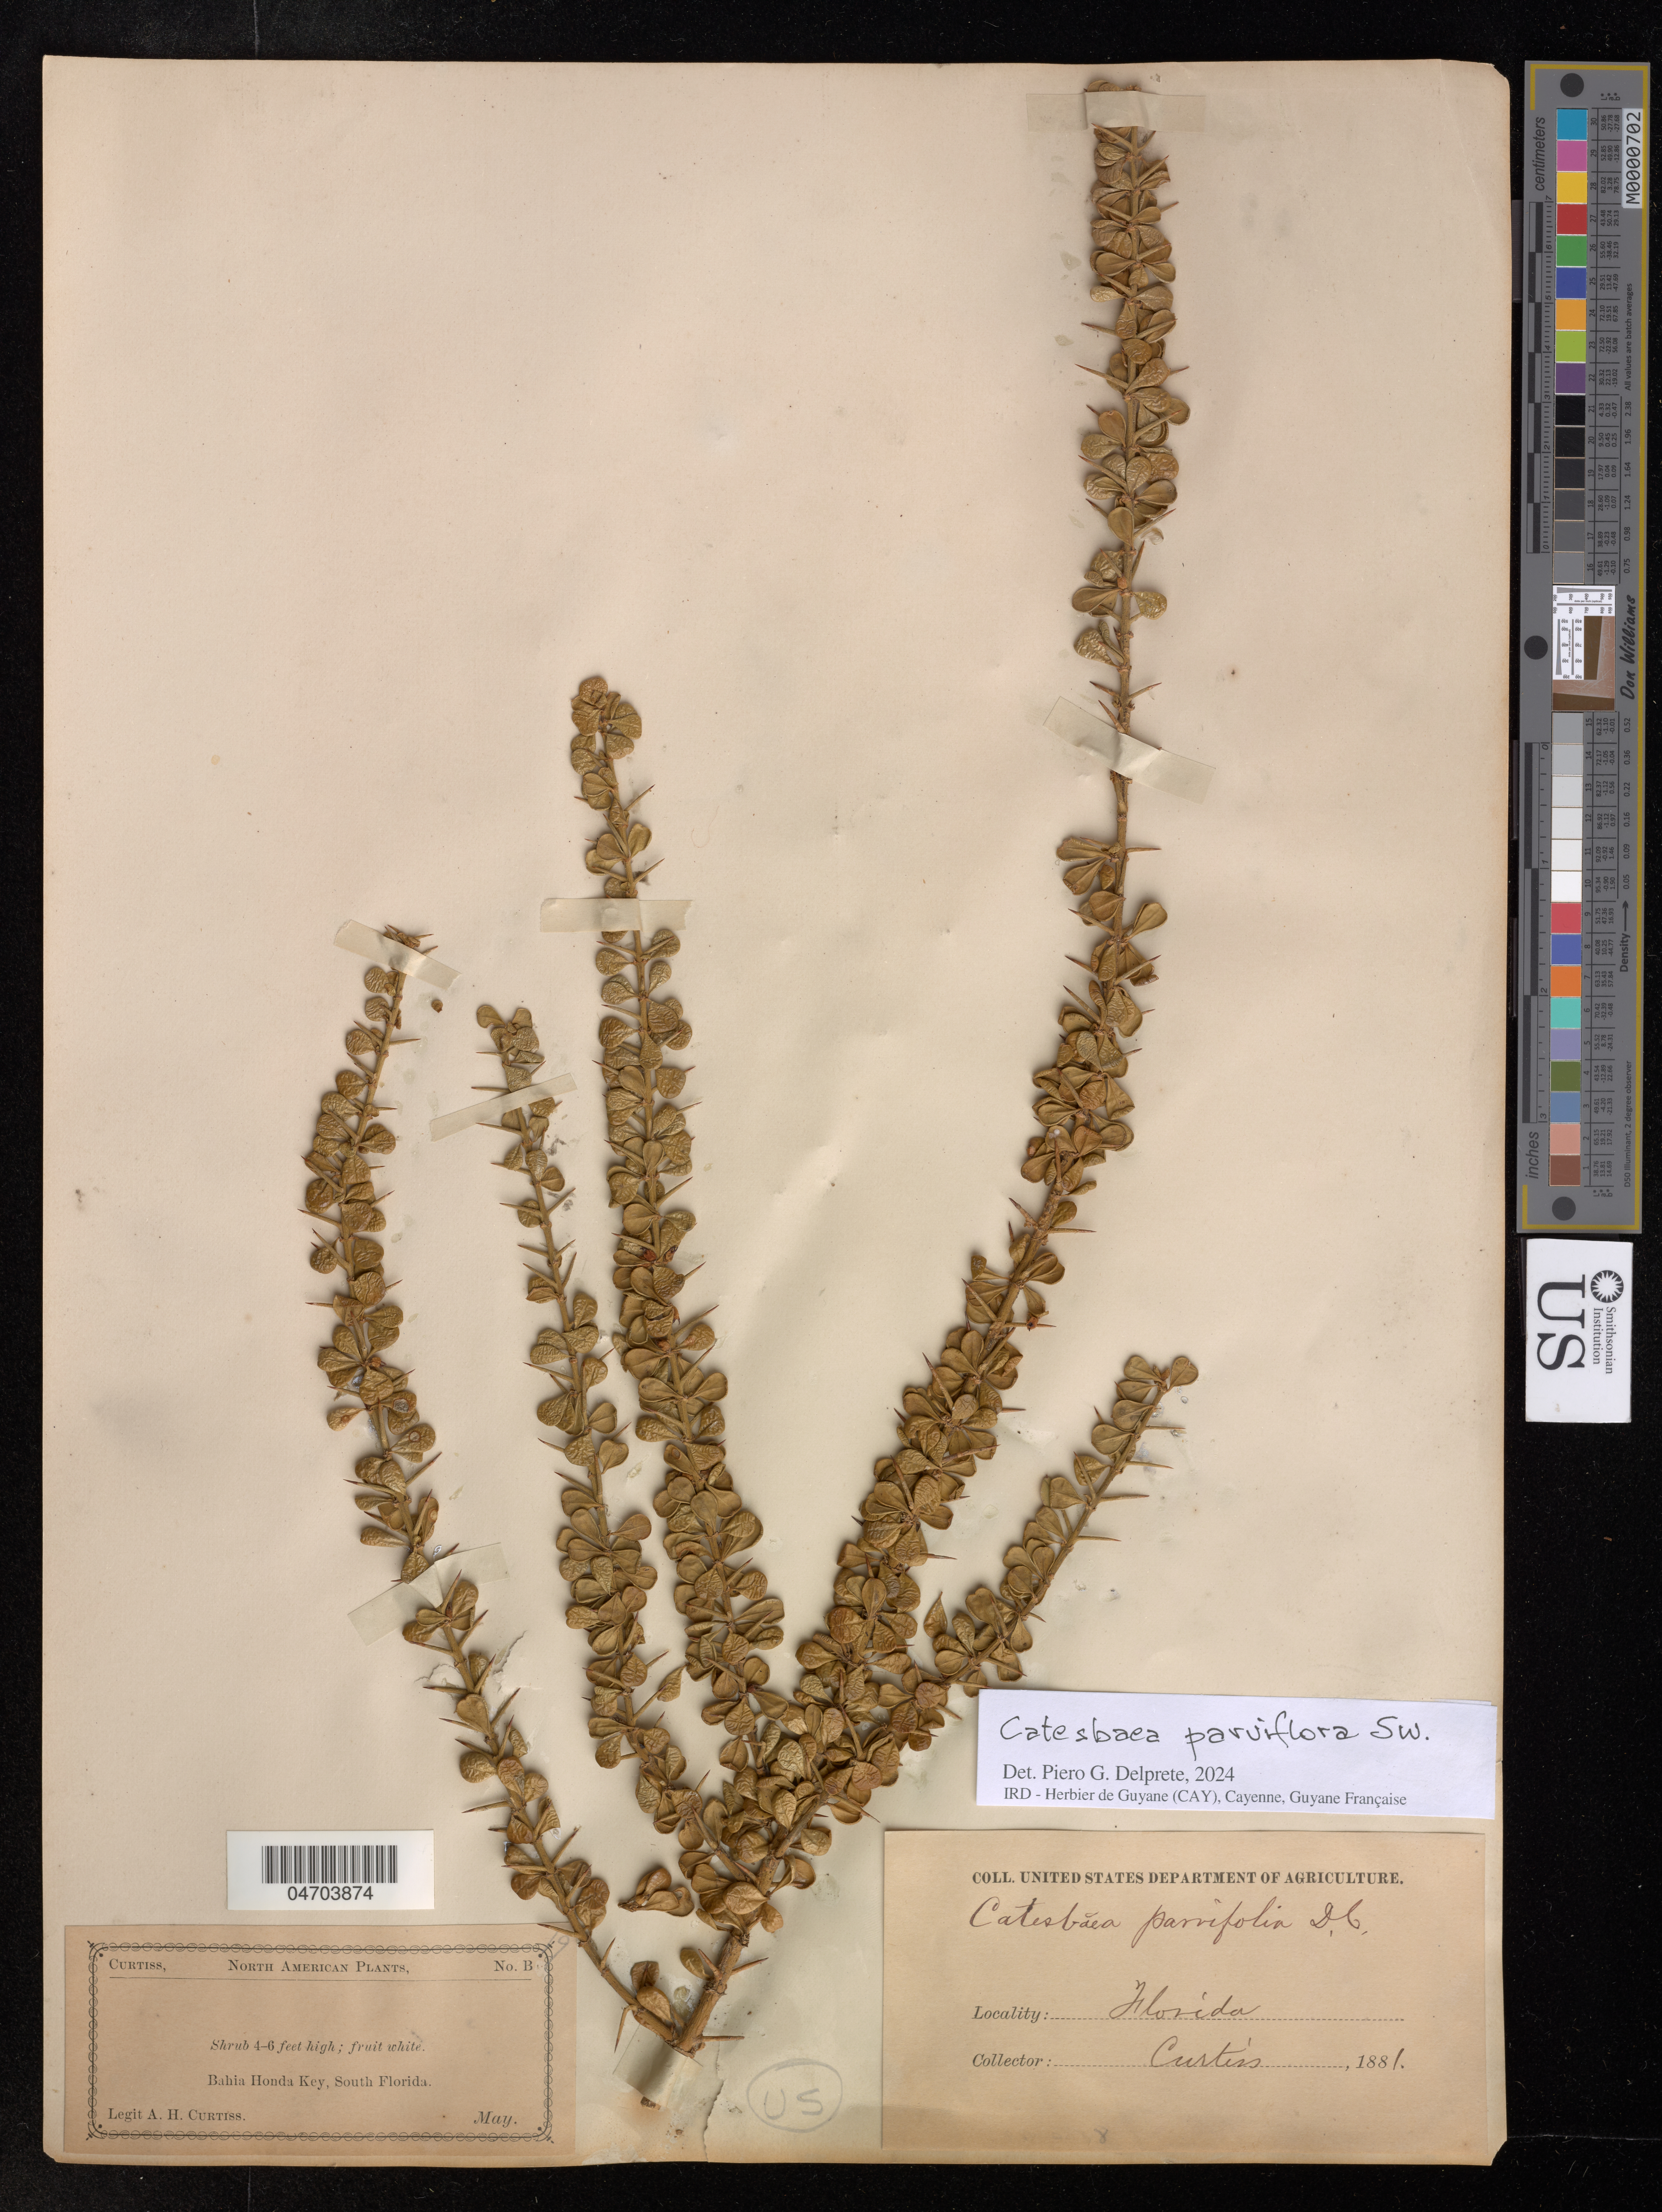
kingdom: Plantae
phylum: Tracheophyta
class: Magnoliopsida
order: Gentianales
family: Rubiaceae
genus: Catesbaea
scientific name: Catesbaea parviflora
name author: Sw.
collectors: A. H. Curtiss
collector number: B19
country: United States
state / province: Florida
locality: Bahia Honda Key, South Florida.